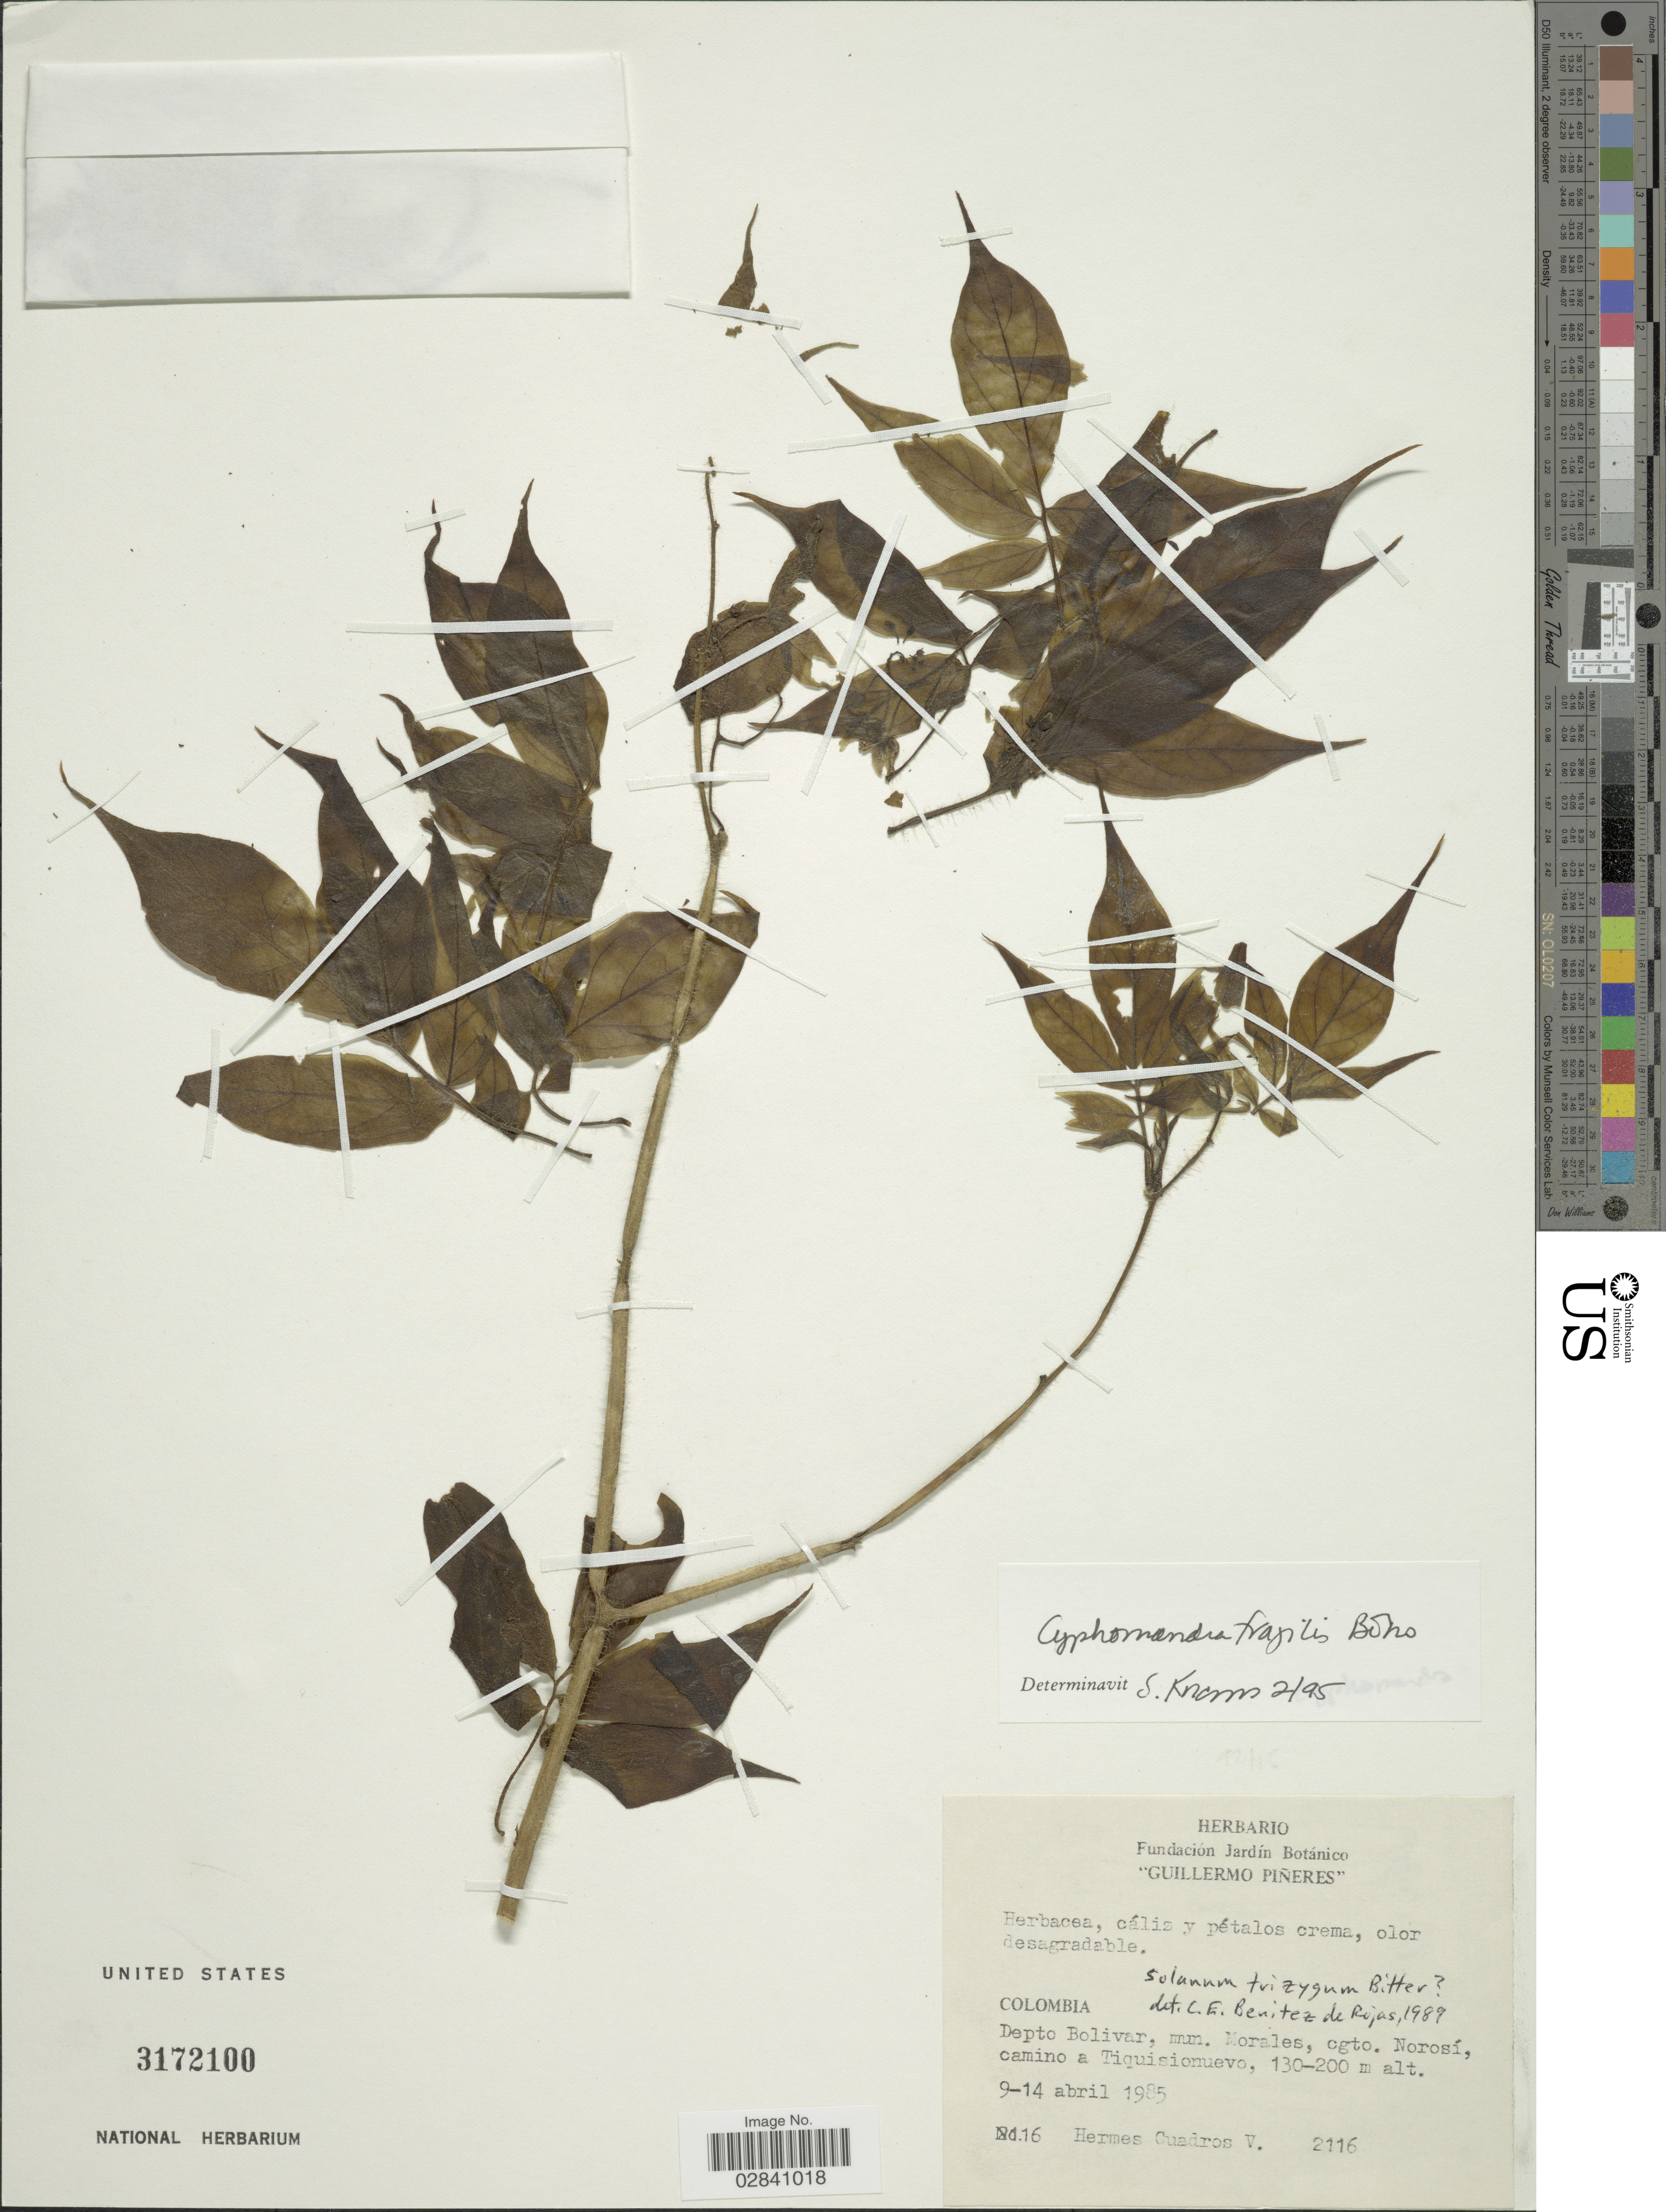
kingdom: Plantae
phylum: Tracheophyta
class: Magnoliopsida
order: Solanales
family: Solanaceae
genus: Cyphomandra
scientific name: Cyphomandra fragilis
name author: Bohs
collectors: H. Cuadros V.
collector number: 2116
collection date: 1985-04-09/1985-04-14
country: Colombia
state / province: Bolívar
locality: Depto. Bolivar, mm. Morales, cgto. Norosí, camino a Tiquisioneuvo.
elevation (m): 130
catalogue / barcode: US 3172100